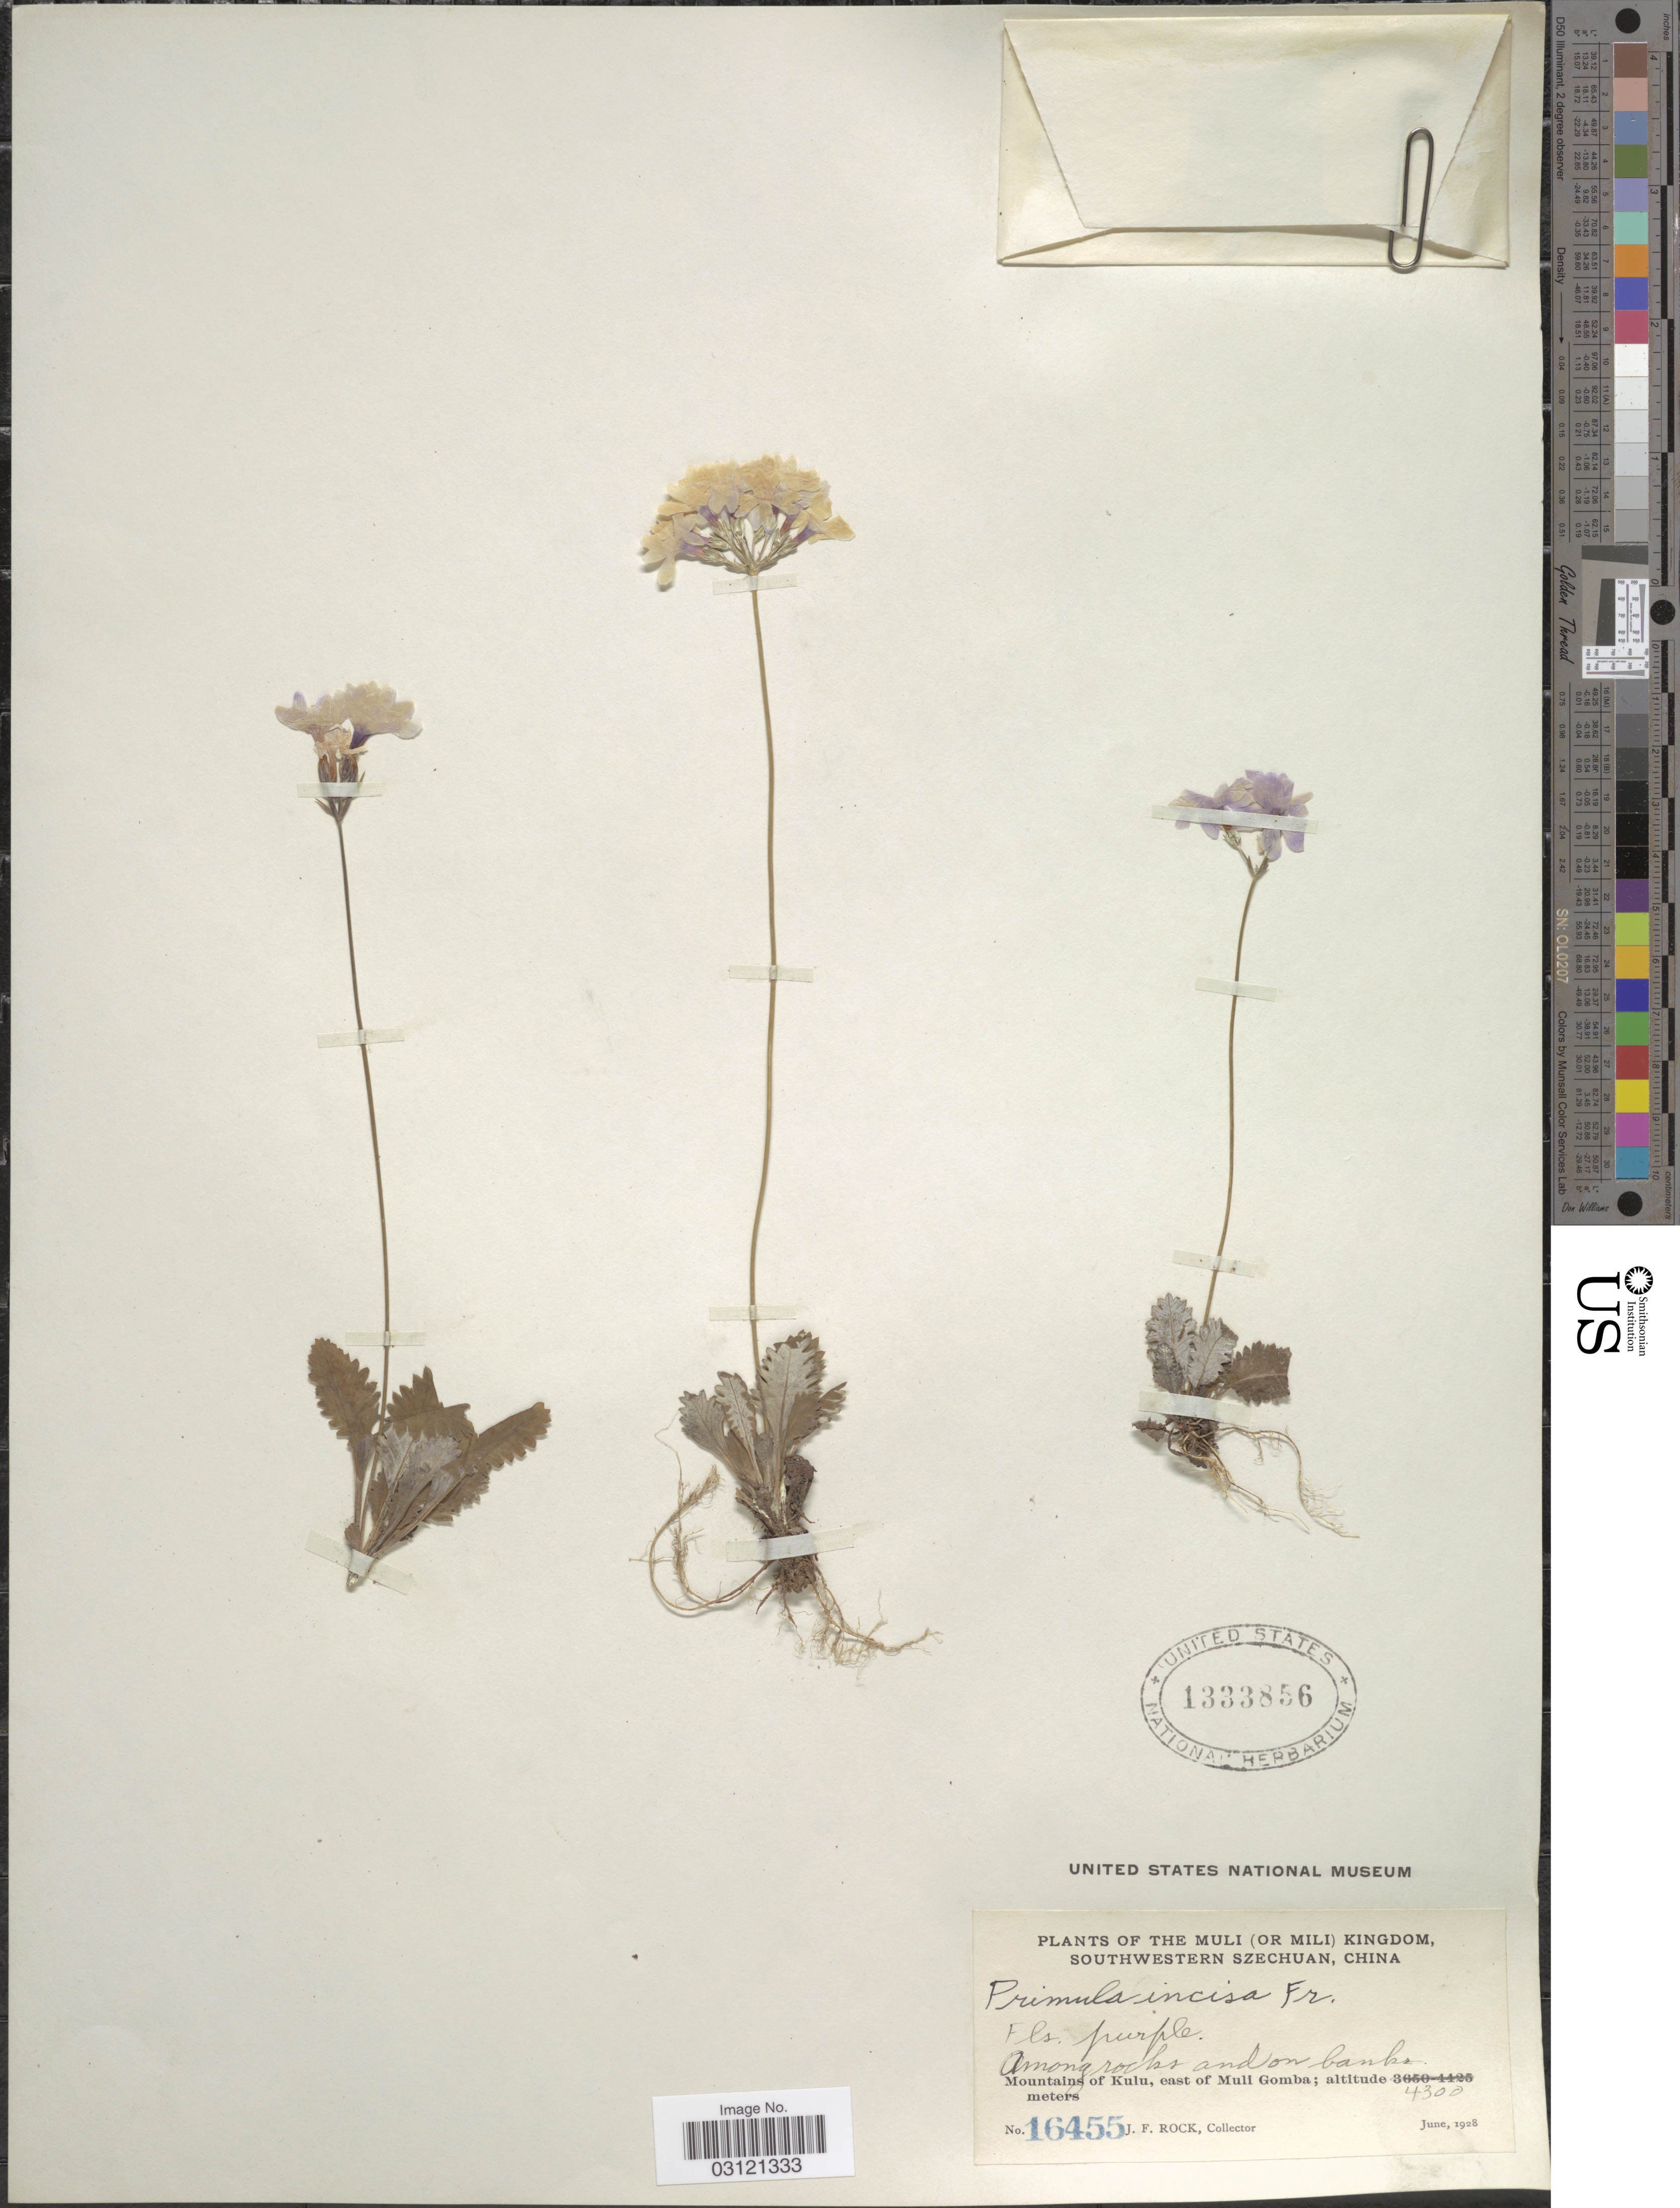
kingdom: Plantae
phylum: Tracheophyta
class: Magnoliopsida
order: Ericales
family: Primulaceae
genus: Primula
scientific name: Primula incisa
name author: Franch.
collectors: J. Rock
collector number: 16455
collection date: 1928-06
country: China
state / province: Sichuan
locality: The Muli (Or Mili) Kingdom, Southwestern Szechuan, Mountains of Kulu, east of Muli Gomba.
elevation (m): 4300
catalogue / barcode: US 1333856